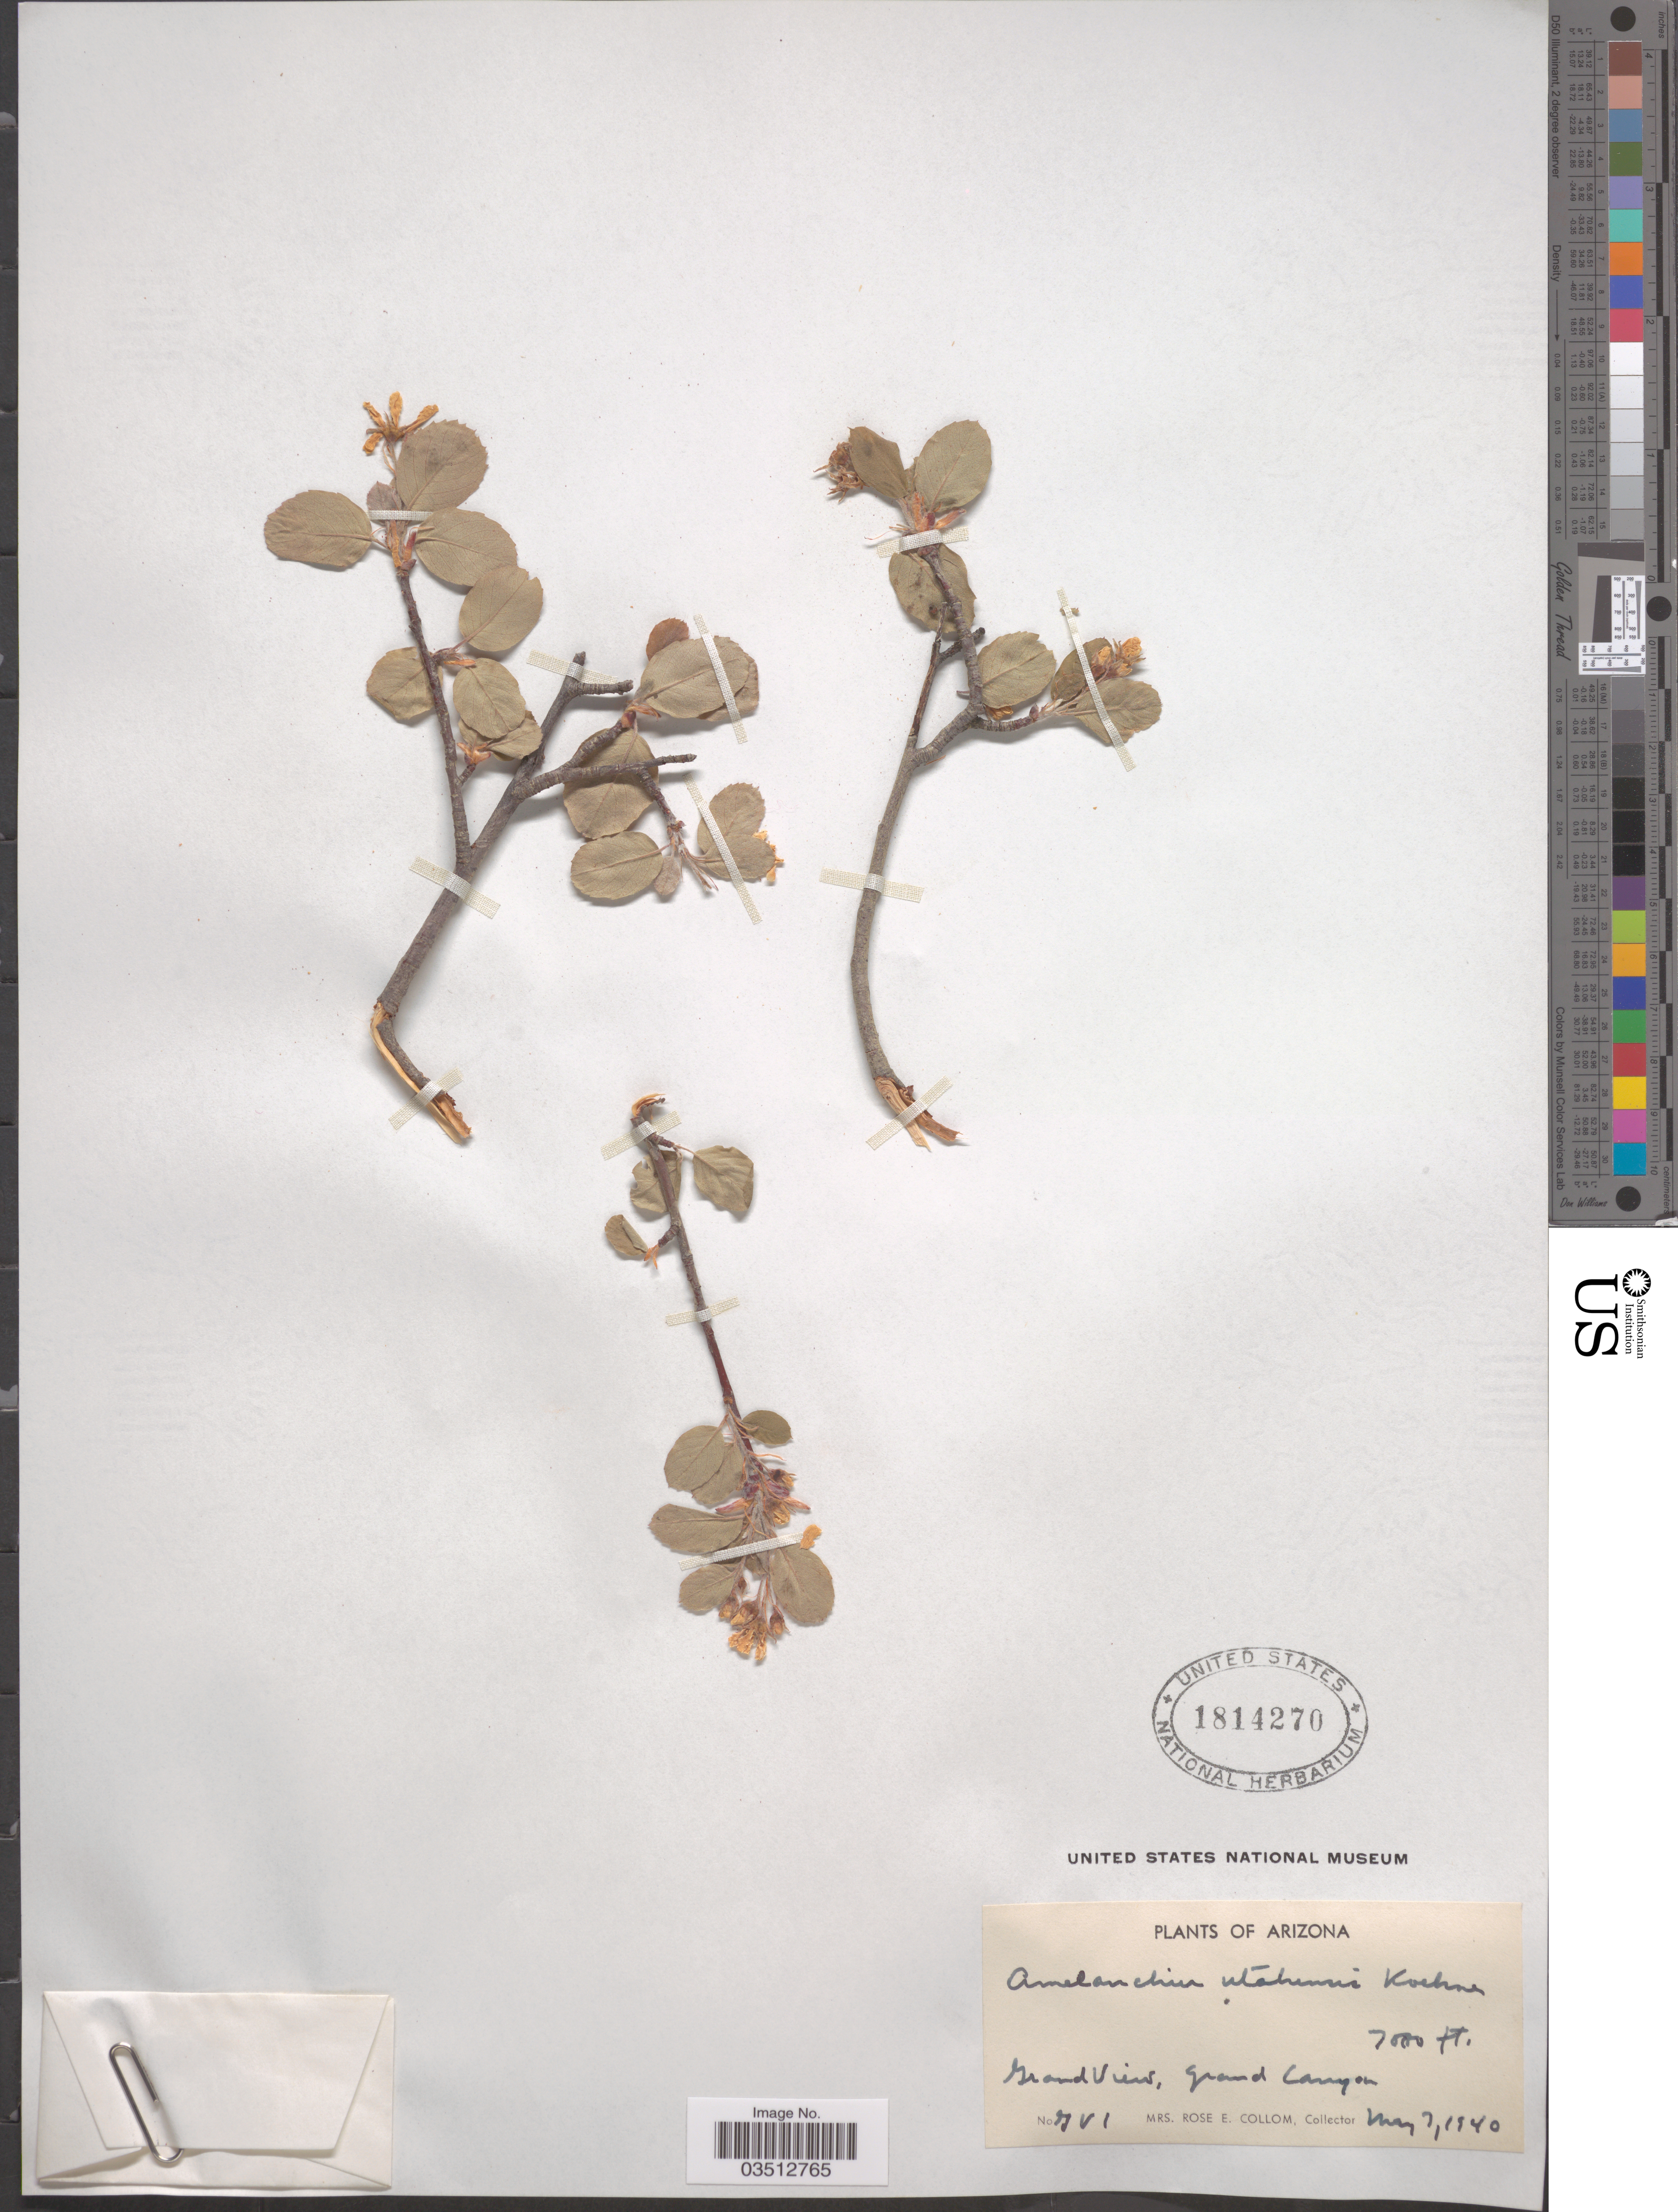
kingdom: Plantae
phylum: Tracheophyta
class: Magnoliopsida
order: Rosales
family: Rosaceae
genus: Amelanchier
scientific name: Amelanchier utahensis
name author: Koehne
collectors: R. E. Collom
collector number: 7V1*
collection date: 1940-05-07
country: United States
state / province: Arizona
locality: Grand View, Grand Canyon.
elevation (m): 2134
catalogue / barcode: US 1814270